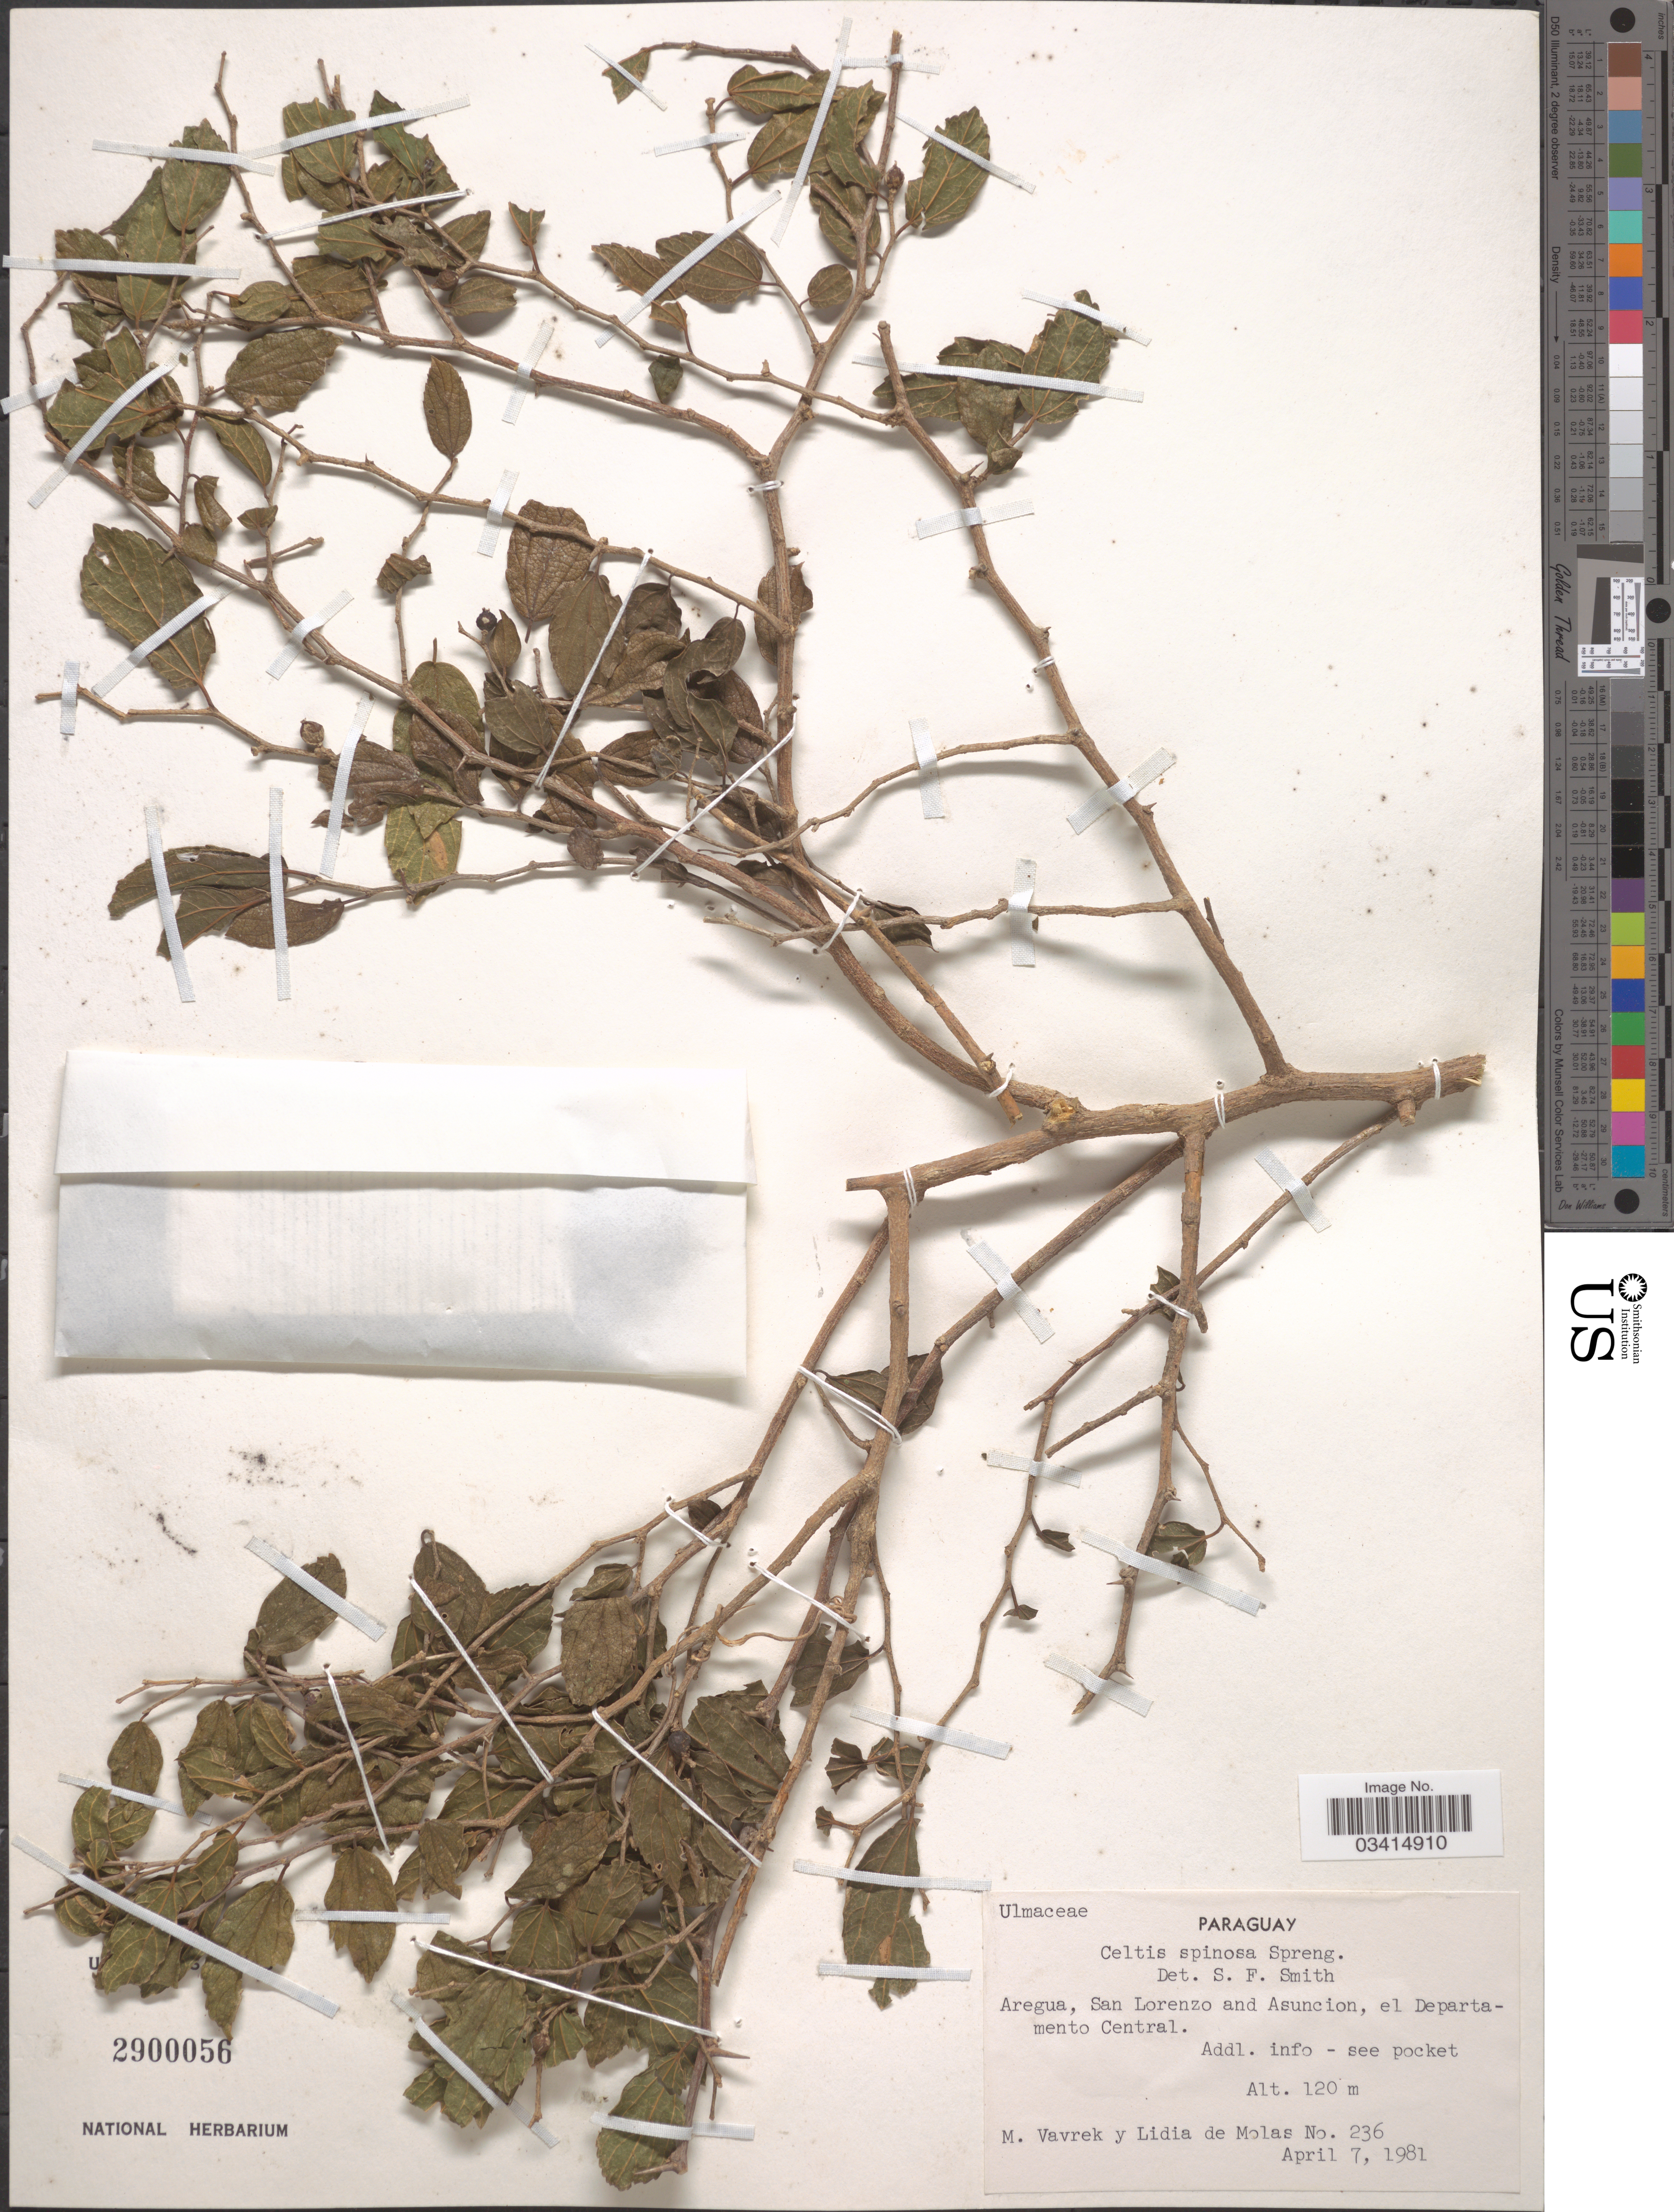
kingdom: Plantae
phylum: Tracheophyta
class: Magnoliopsida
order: Rosales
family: Cannabaceae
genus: Celtis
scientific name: Celtis spinosa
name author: Ruiz ex Miq.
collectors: M. Vavrek & L. de Molas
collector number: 236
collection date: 1981-04-07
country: Paraguay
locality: Aregua, San Lorenzo and Asuncion, el Departamento Central.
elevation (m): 120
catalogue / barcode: US 2900056